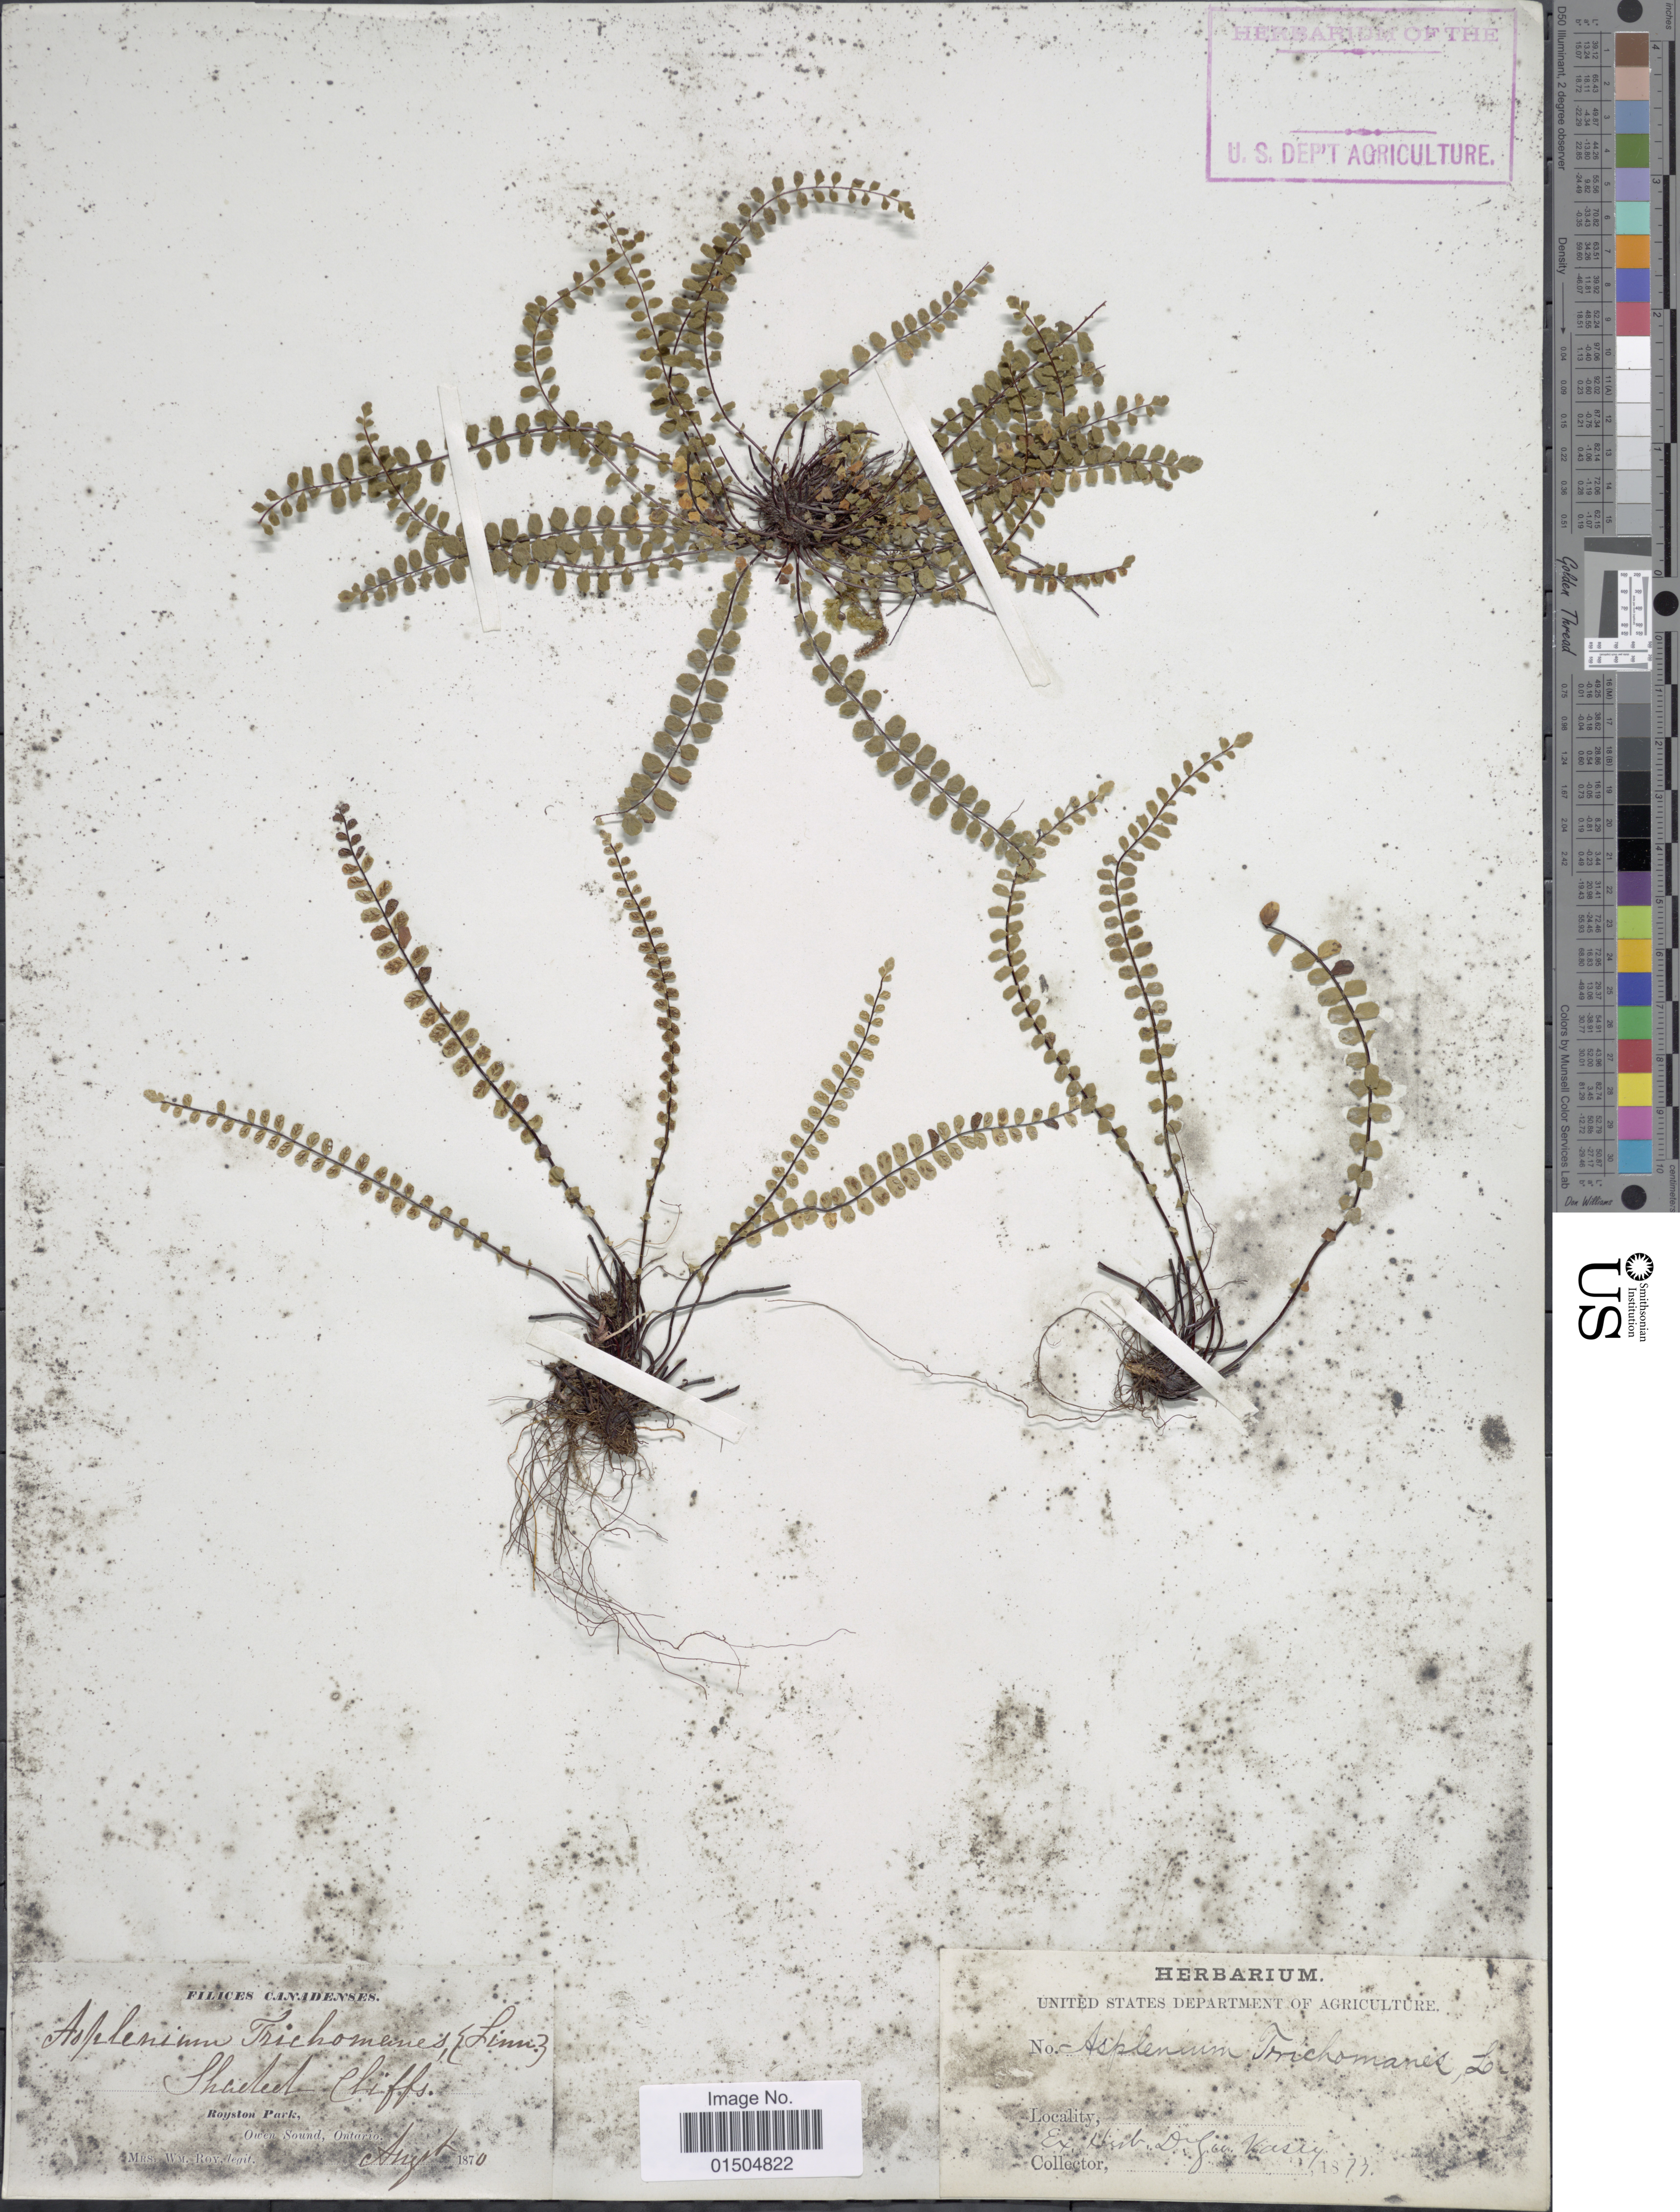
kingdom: Plantae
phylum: Tracheophyta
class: Polypodiopsida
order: Polypodiales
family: Aspleniaceae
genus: Asplenium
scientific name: Asplenium trichomanes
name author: L.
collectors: W. Roy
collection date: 1870-08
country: Canada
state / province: Ontario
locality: Royston Park. Owen Sound.